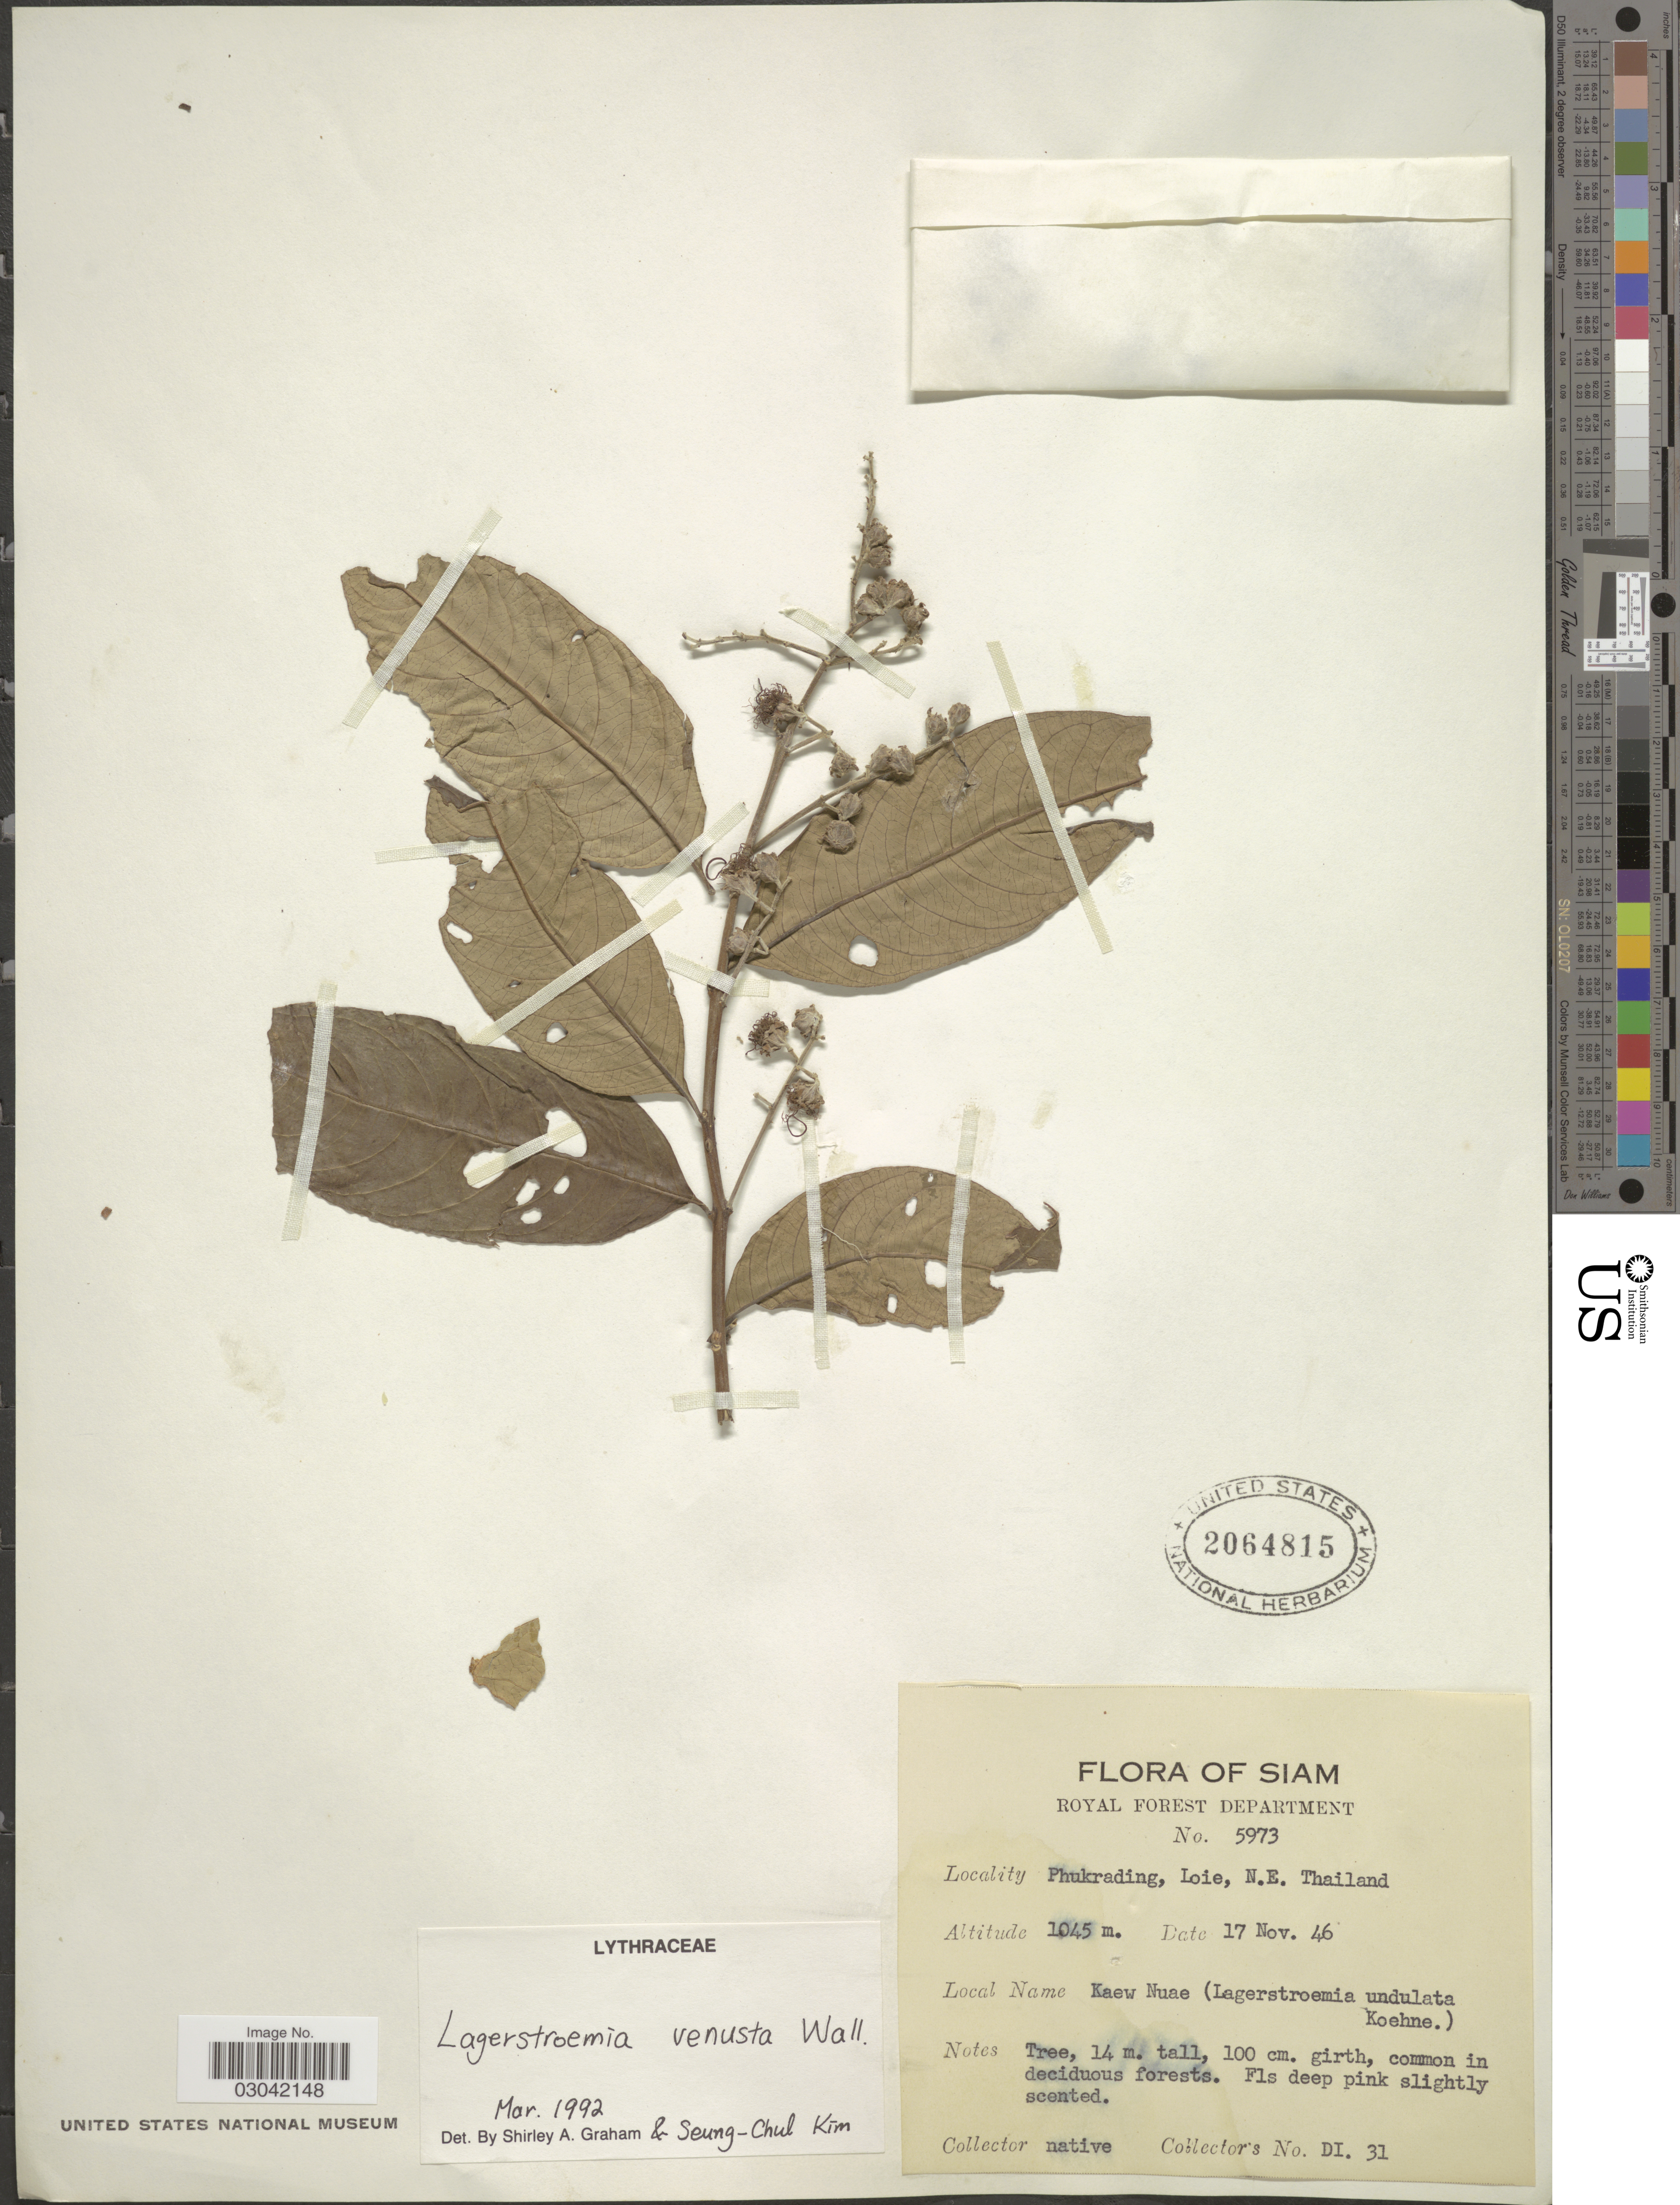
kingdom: Plantae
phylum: Tracheophyta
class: Magnoliopsida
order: Myrtales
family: Lythraceae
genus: Lagerstroemia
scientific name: Lagerstroemia venusta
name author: Wall. ex C.B. Clarke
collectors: Native collector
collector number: DI. 31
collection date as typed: Transcribed d/m/y: 17/11/46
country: Thailand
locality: Siam. Phukrading, Loie, N.E. Thailand.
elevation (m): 1045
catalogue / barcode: US 2064815